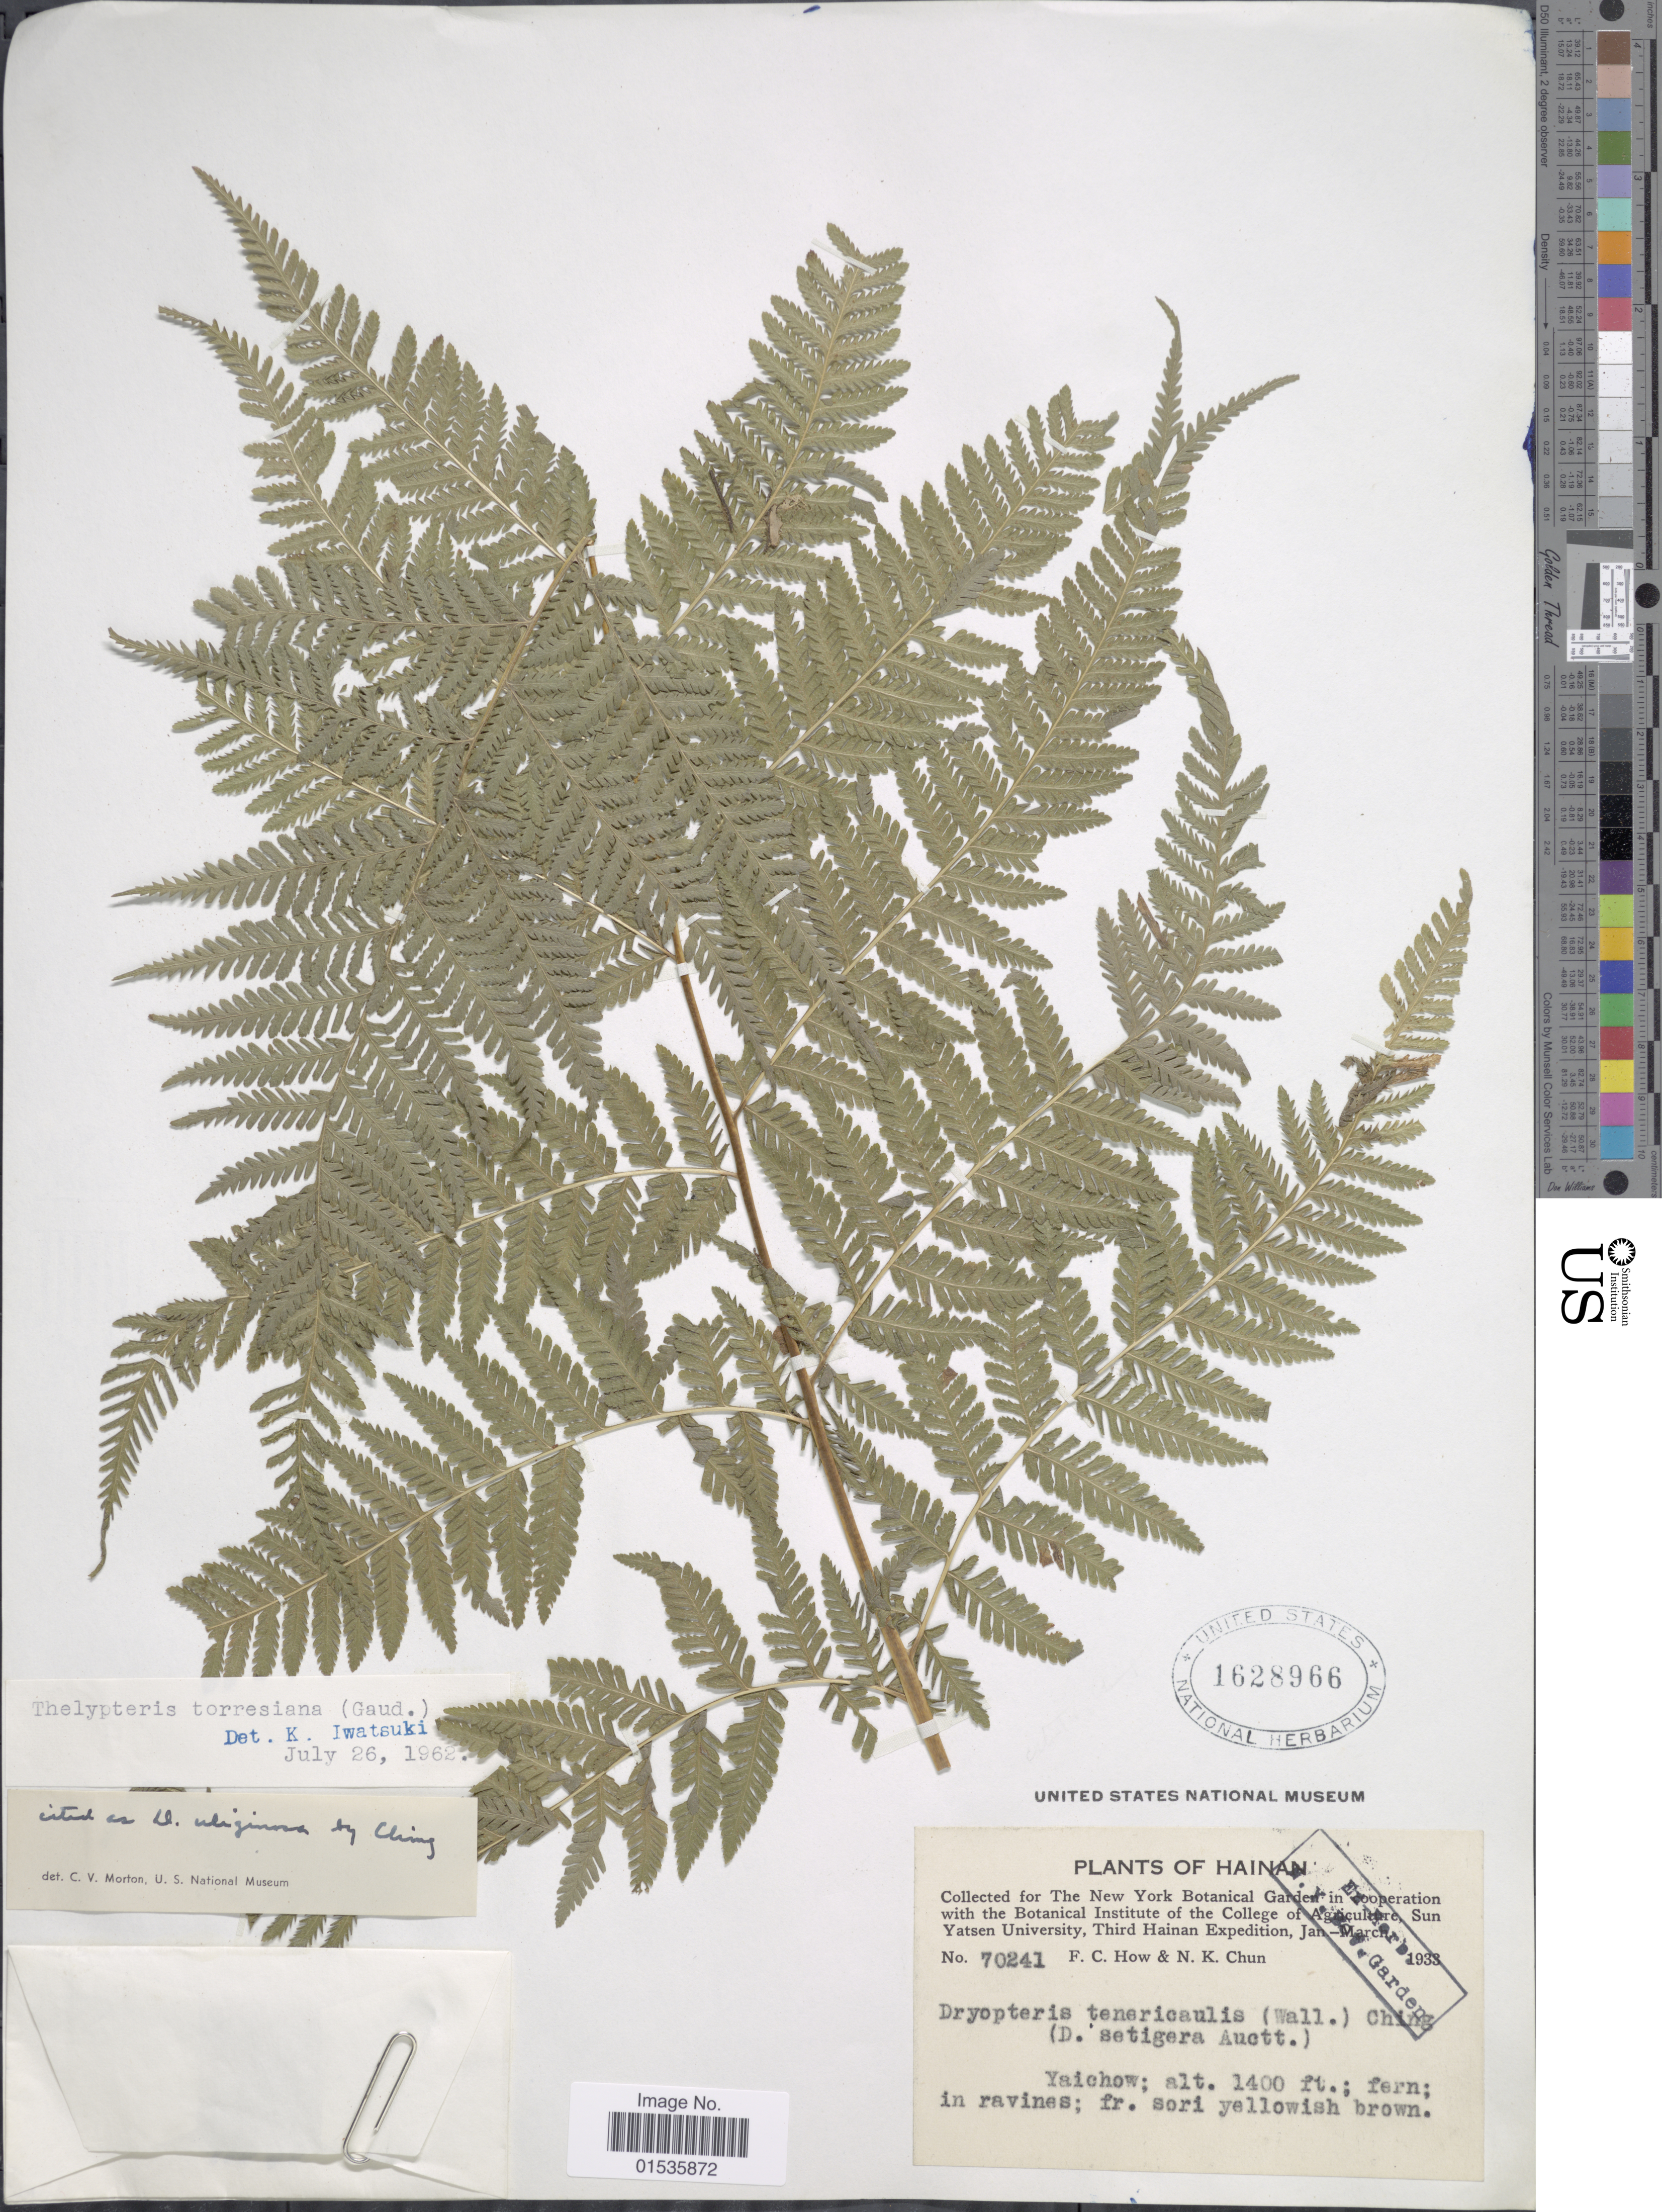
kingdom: Plantae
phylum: Tracheophyta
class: Polypodiopsida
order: Polypodiales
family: Thelypteridaceae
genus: Macrothelypteris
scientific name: Macrothelypteris torresiana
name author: (Gaudich.) Ching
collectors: F. C. How & N. K. Chun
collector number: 70241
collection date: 1933-01/1933-03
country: China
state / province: Hainan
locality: Hianan, Yaichow.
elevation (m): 427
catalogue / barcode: US 1628966